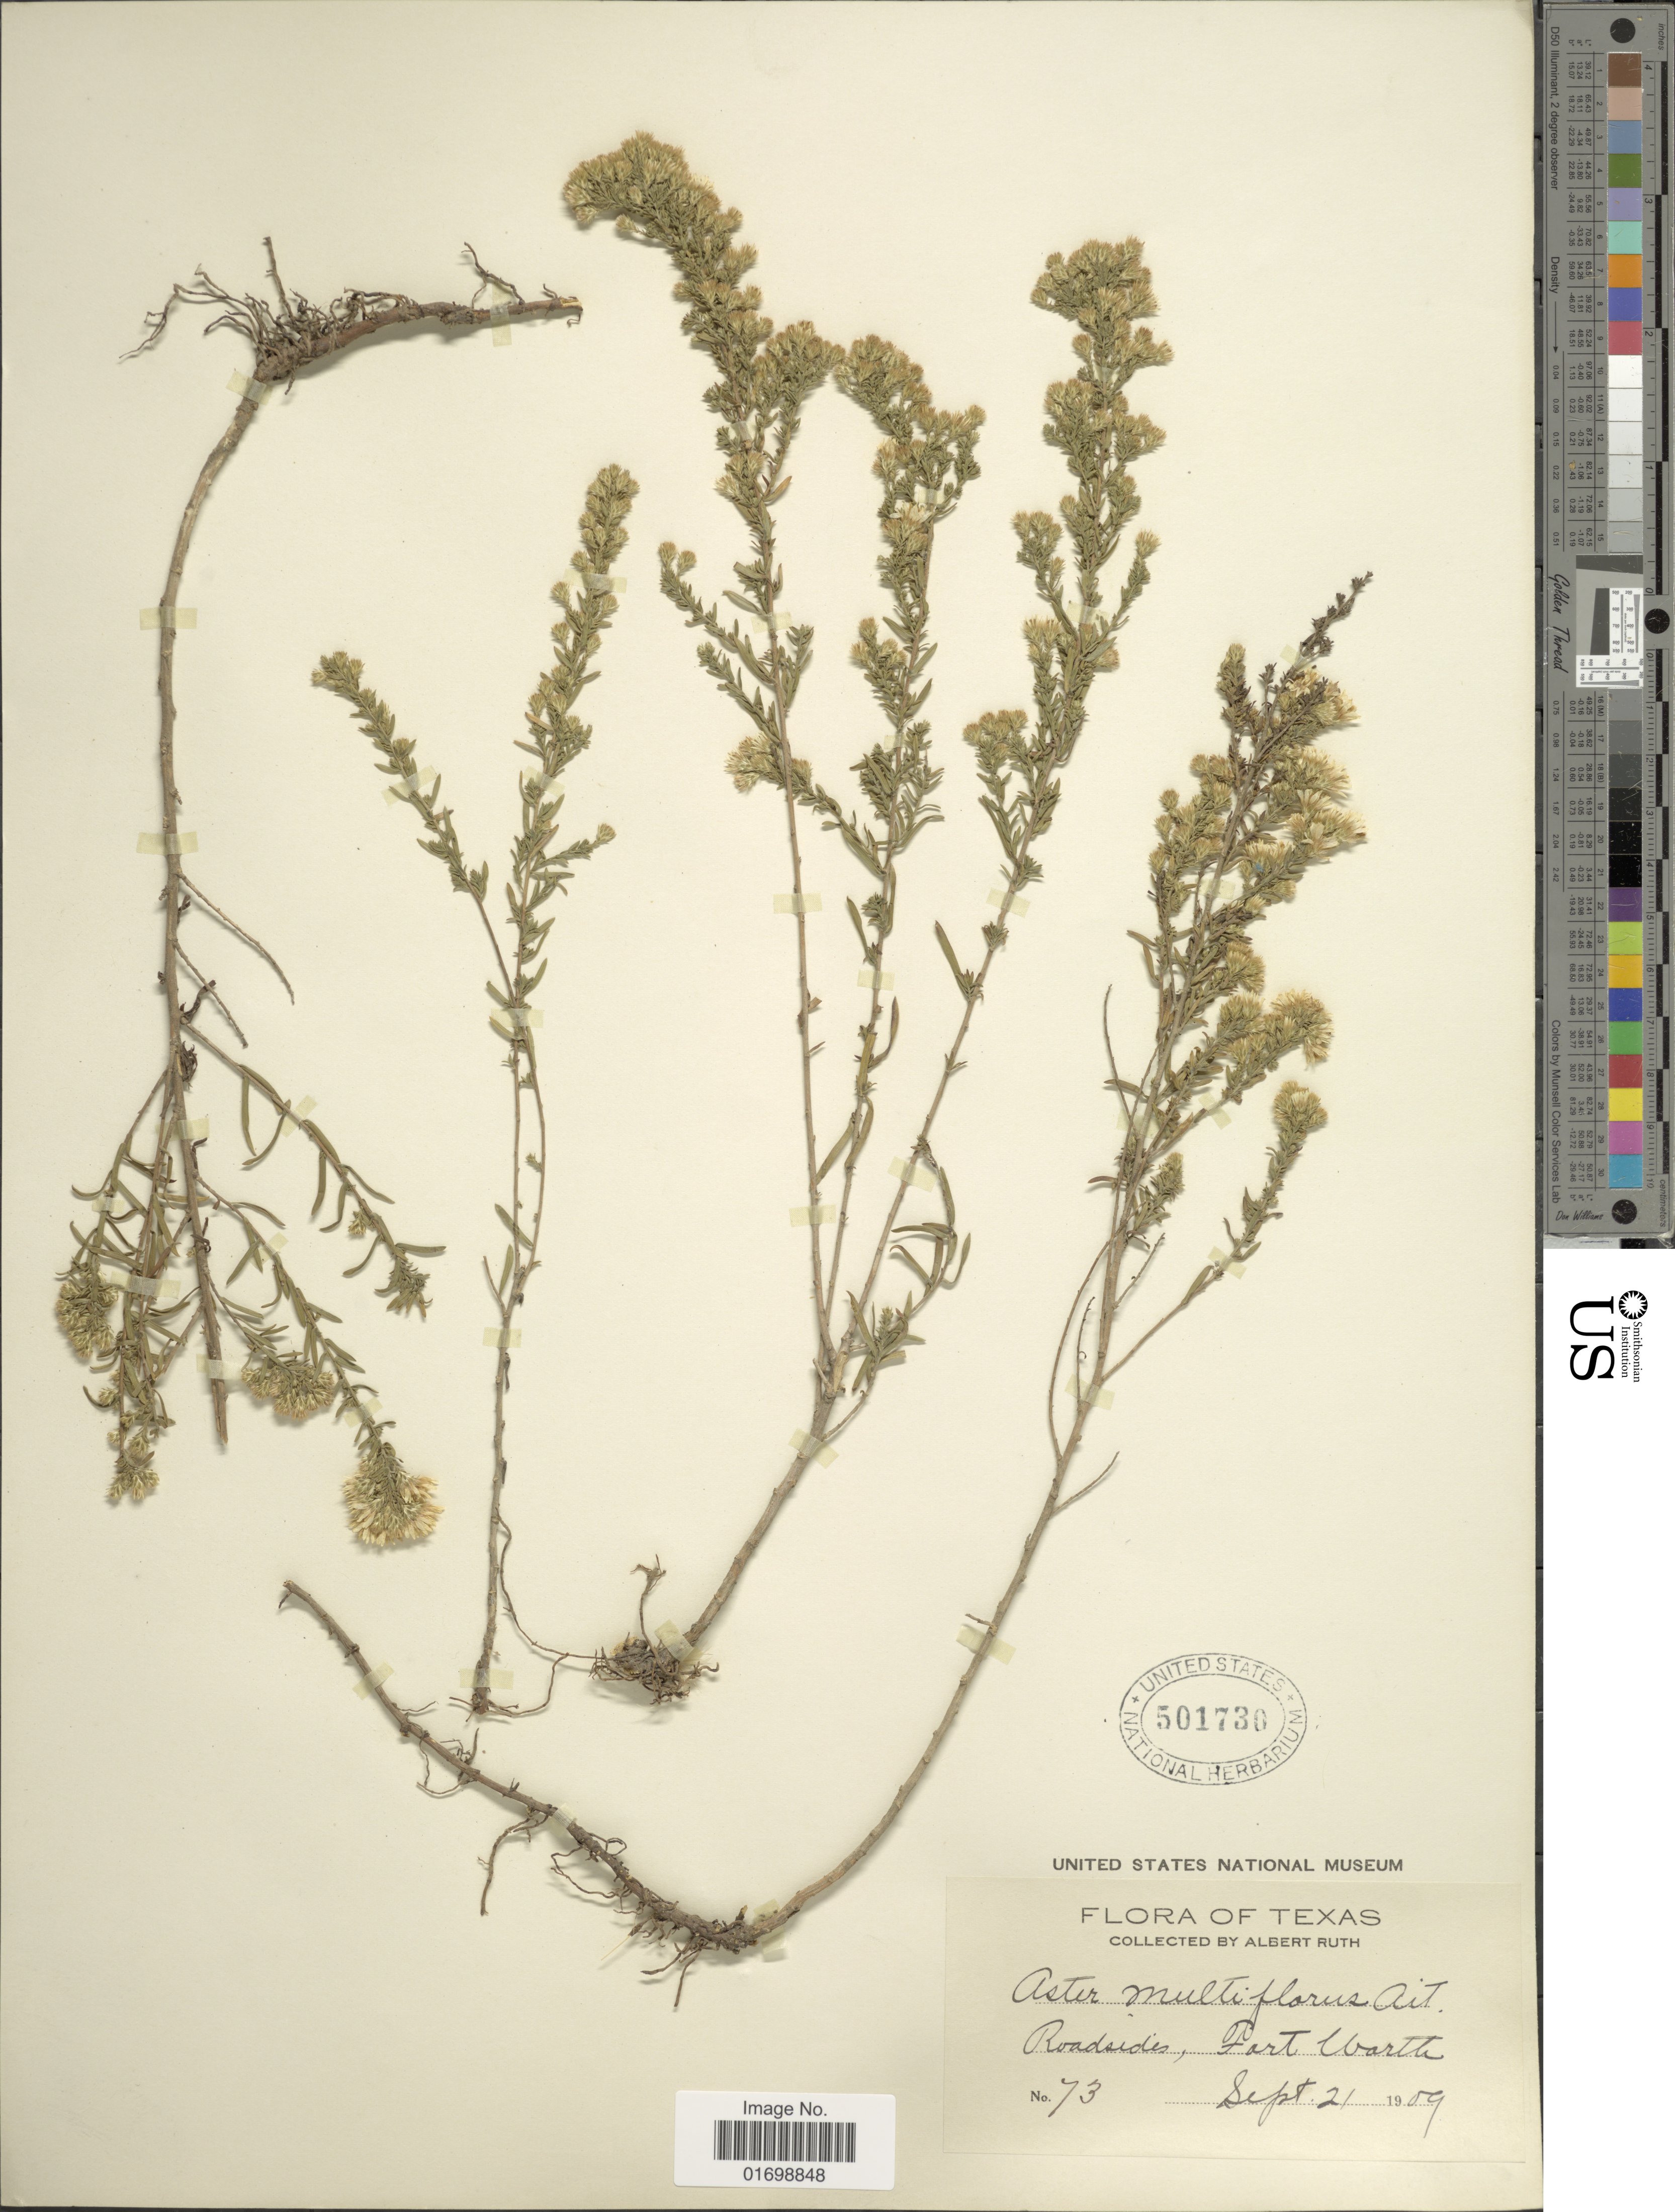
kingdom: Plantae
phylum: Tracheophyta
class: Magnoliopsida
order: Asterales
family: Asteraceae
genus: Symphyotrichum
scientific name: Symphyotrichum ericoides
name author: (L.) G.L. Nesom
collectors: A. Ruth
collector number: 73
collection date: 1909-09-21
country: United States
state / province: Texas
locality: Roadsides, Fort Worth.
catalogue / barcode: US 501730